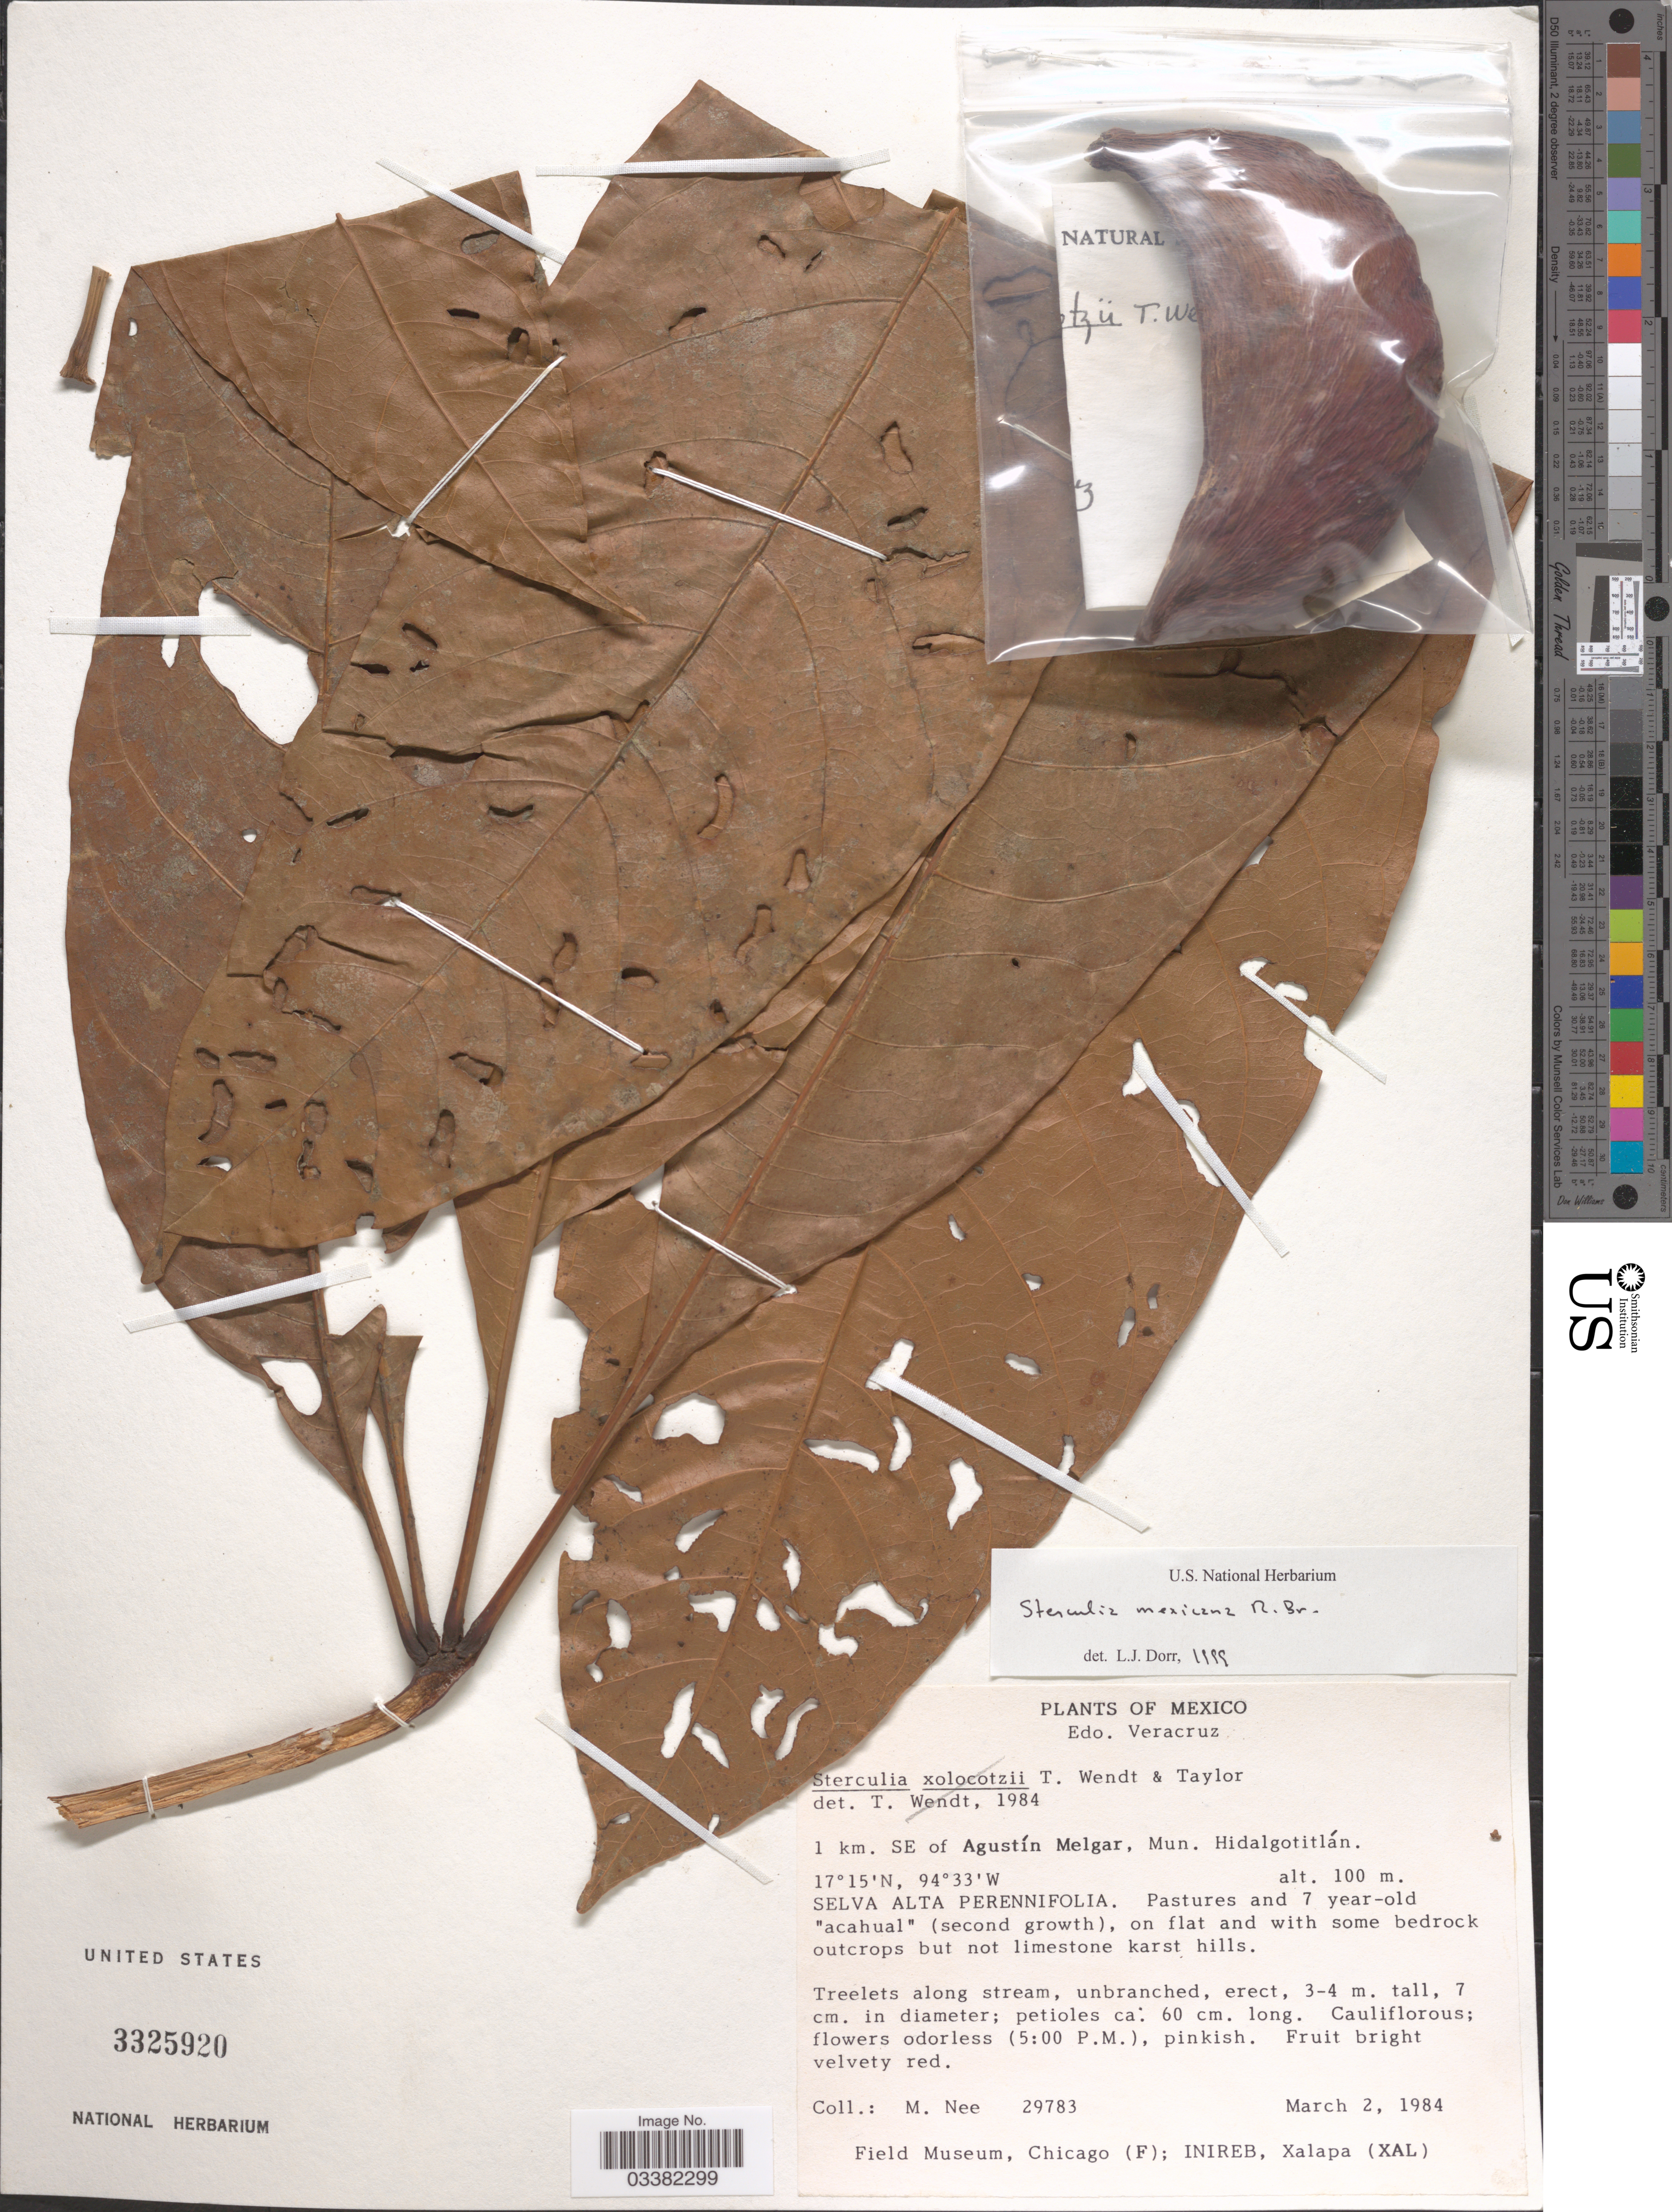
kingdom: Plantae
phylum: Tracheophyta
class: Magnoliopsida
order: Malvales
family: Malvaceae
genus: Sterculia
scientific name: Sterculia mexicana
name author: R. Br.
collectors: M. Nee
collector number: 29783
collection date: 1984-03-02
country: Mexico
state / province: Veracruz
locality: Edo. Veracruz. 1 km. SE of Agustín Melgar, Mun. Hidalgotitlán.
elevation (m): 100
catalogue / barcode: US 3325920